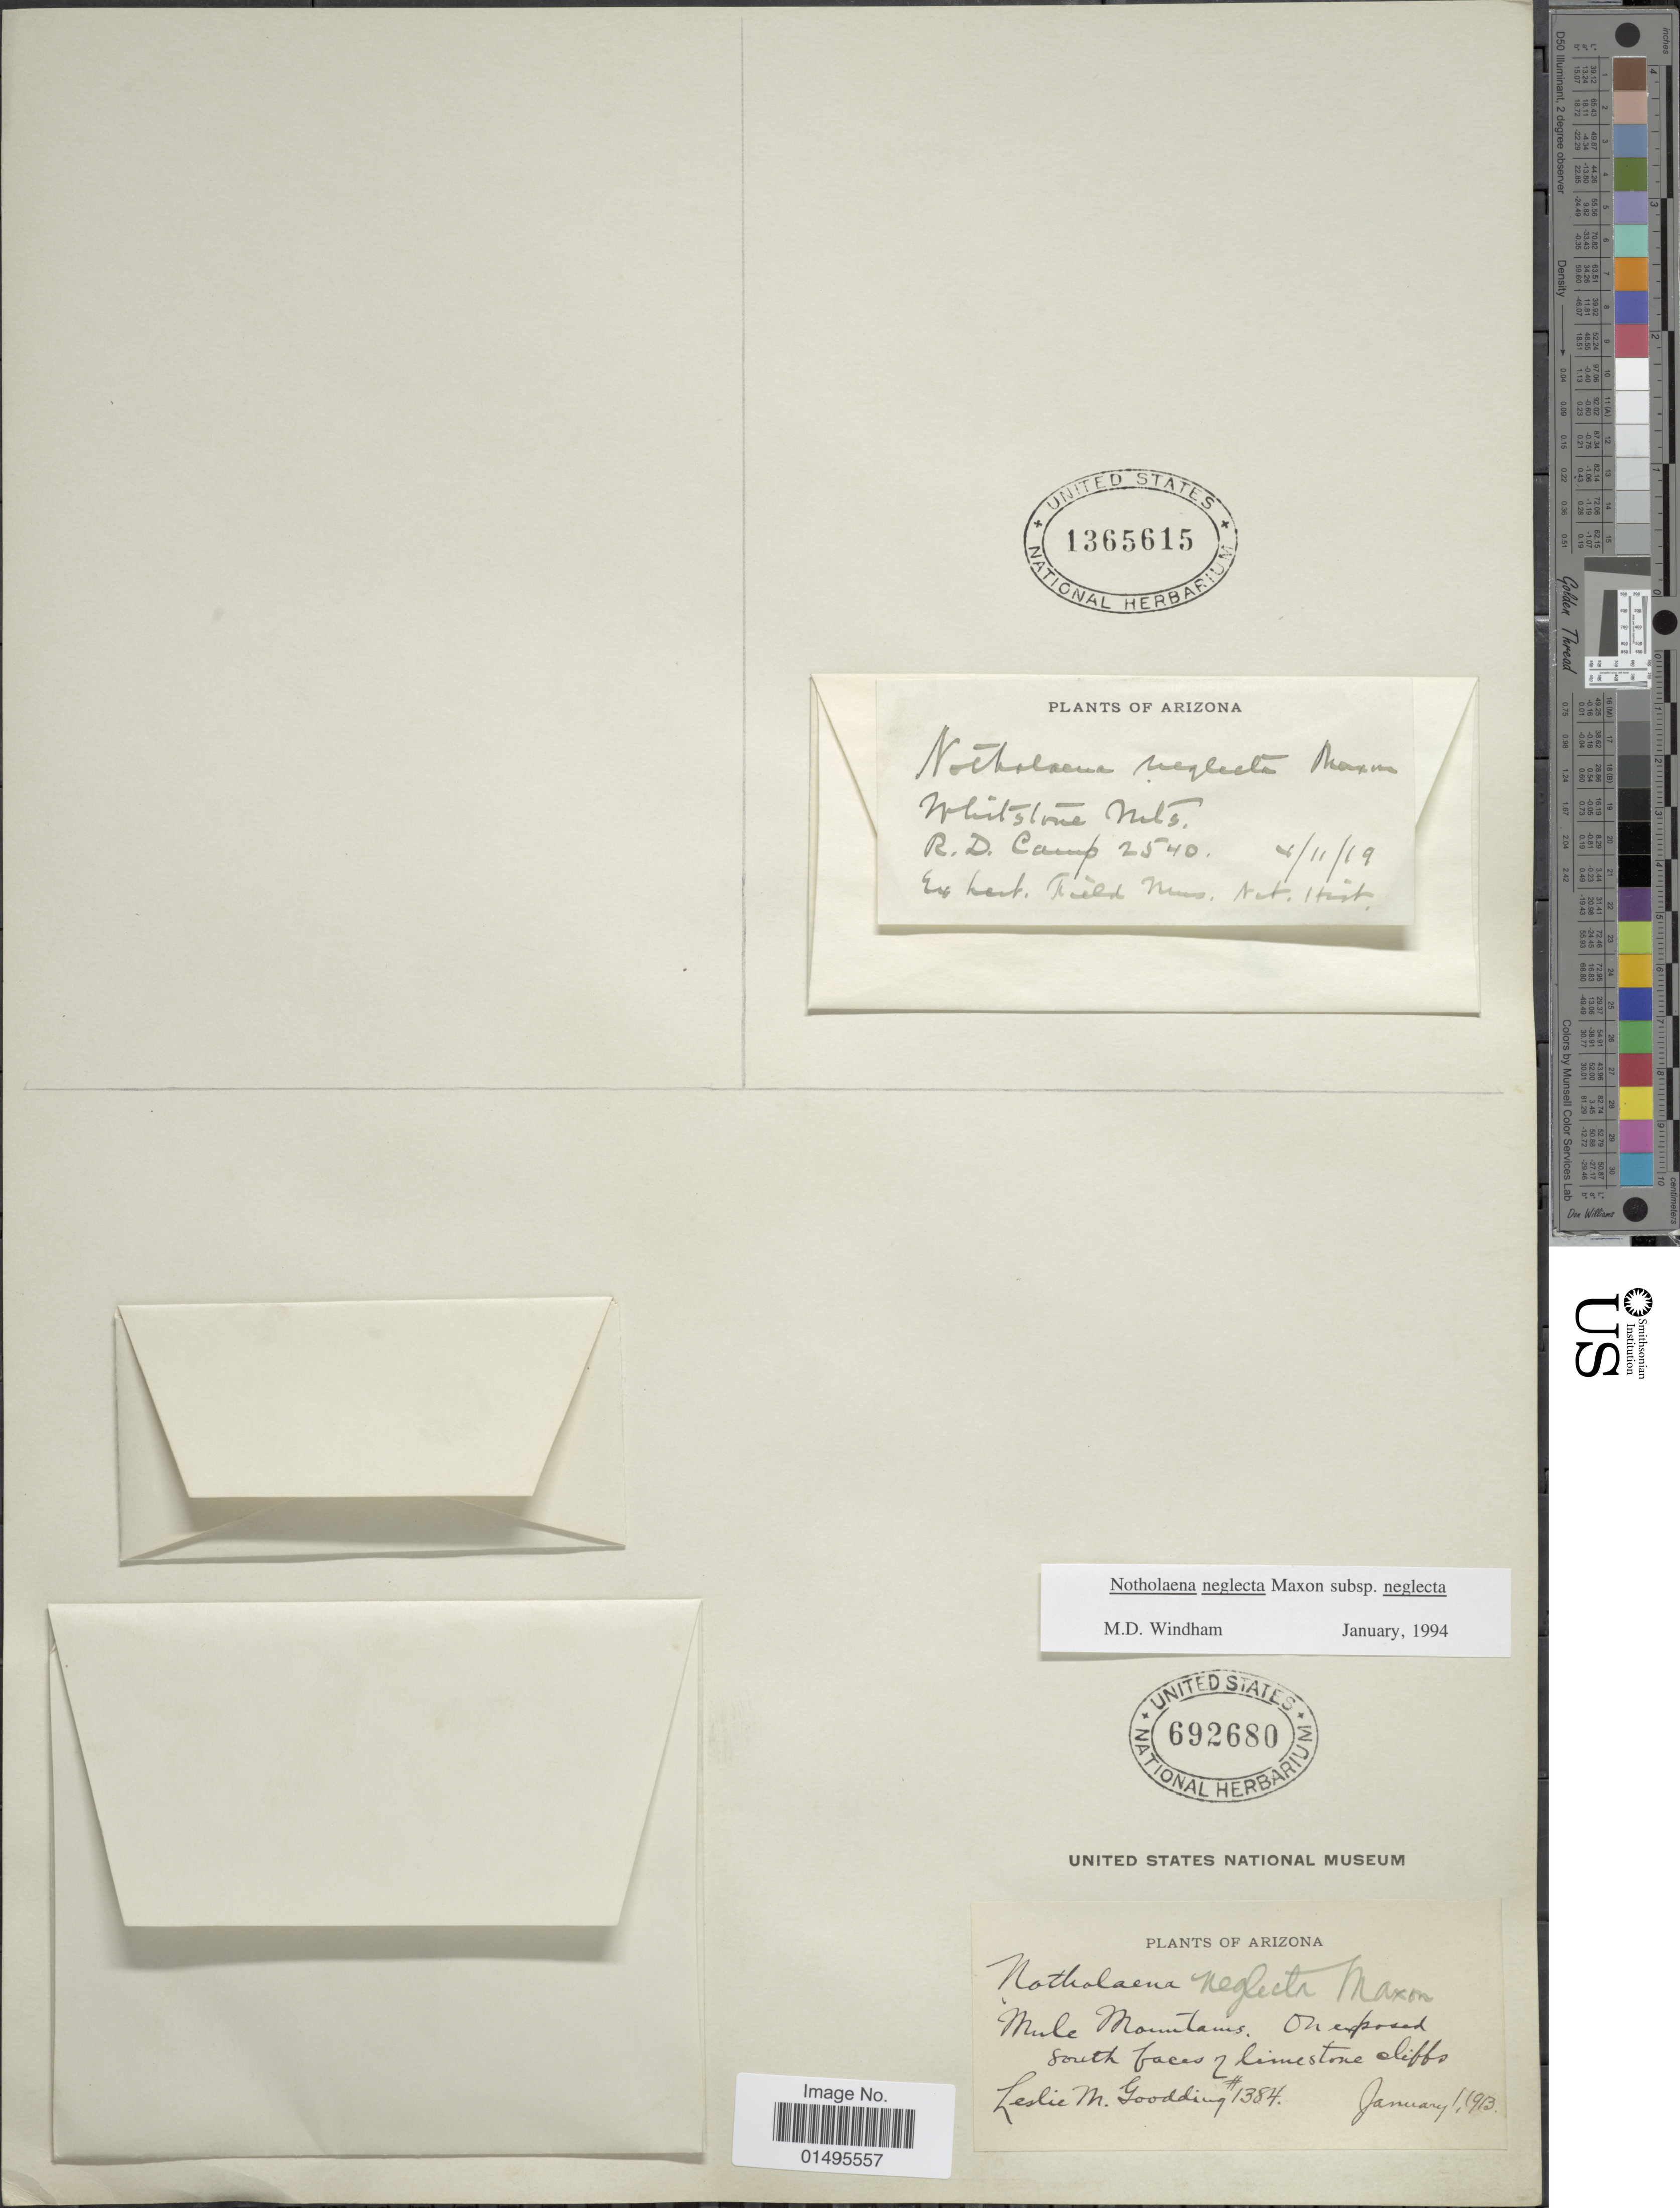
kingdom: Plantae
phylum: Tracheophyta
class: Polypodiopsida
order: Polypodiales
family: Pteridaceae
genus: Notholaena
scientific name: Notholaena neglecta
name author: Maxon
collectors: R. D. Camp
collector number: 2540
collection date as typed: Transcribed d/m/y: 11/5/19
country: United States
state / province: Arizona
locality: Whitstone Mts.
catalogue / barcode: US 1365615-2